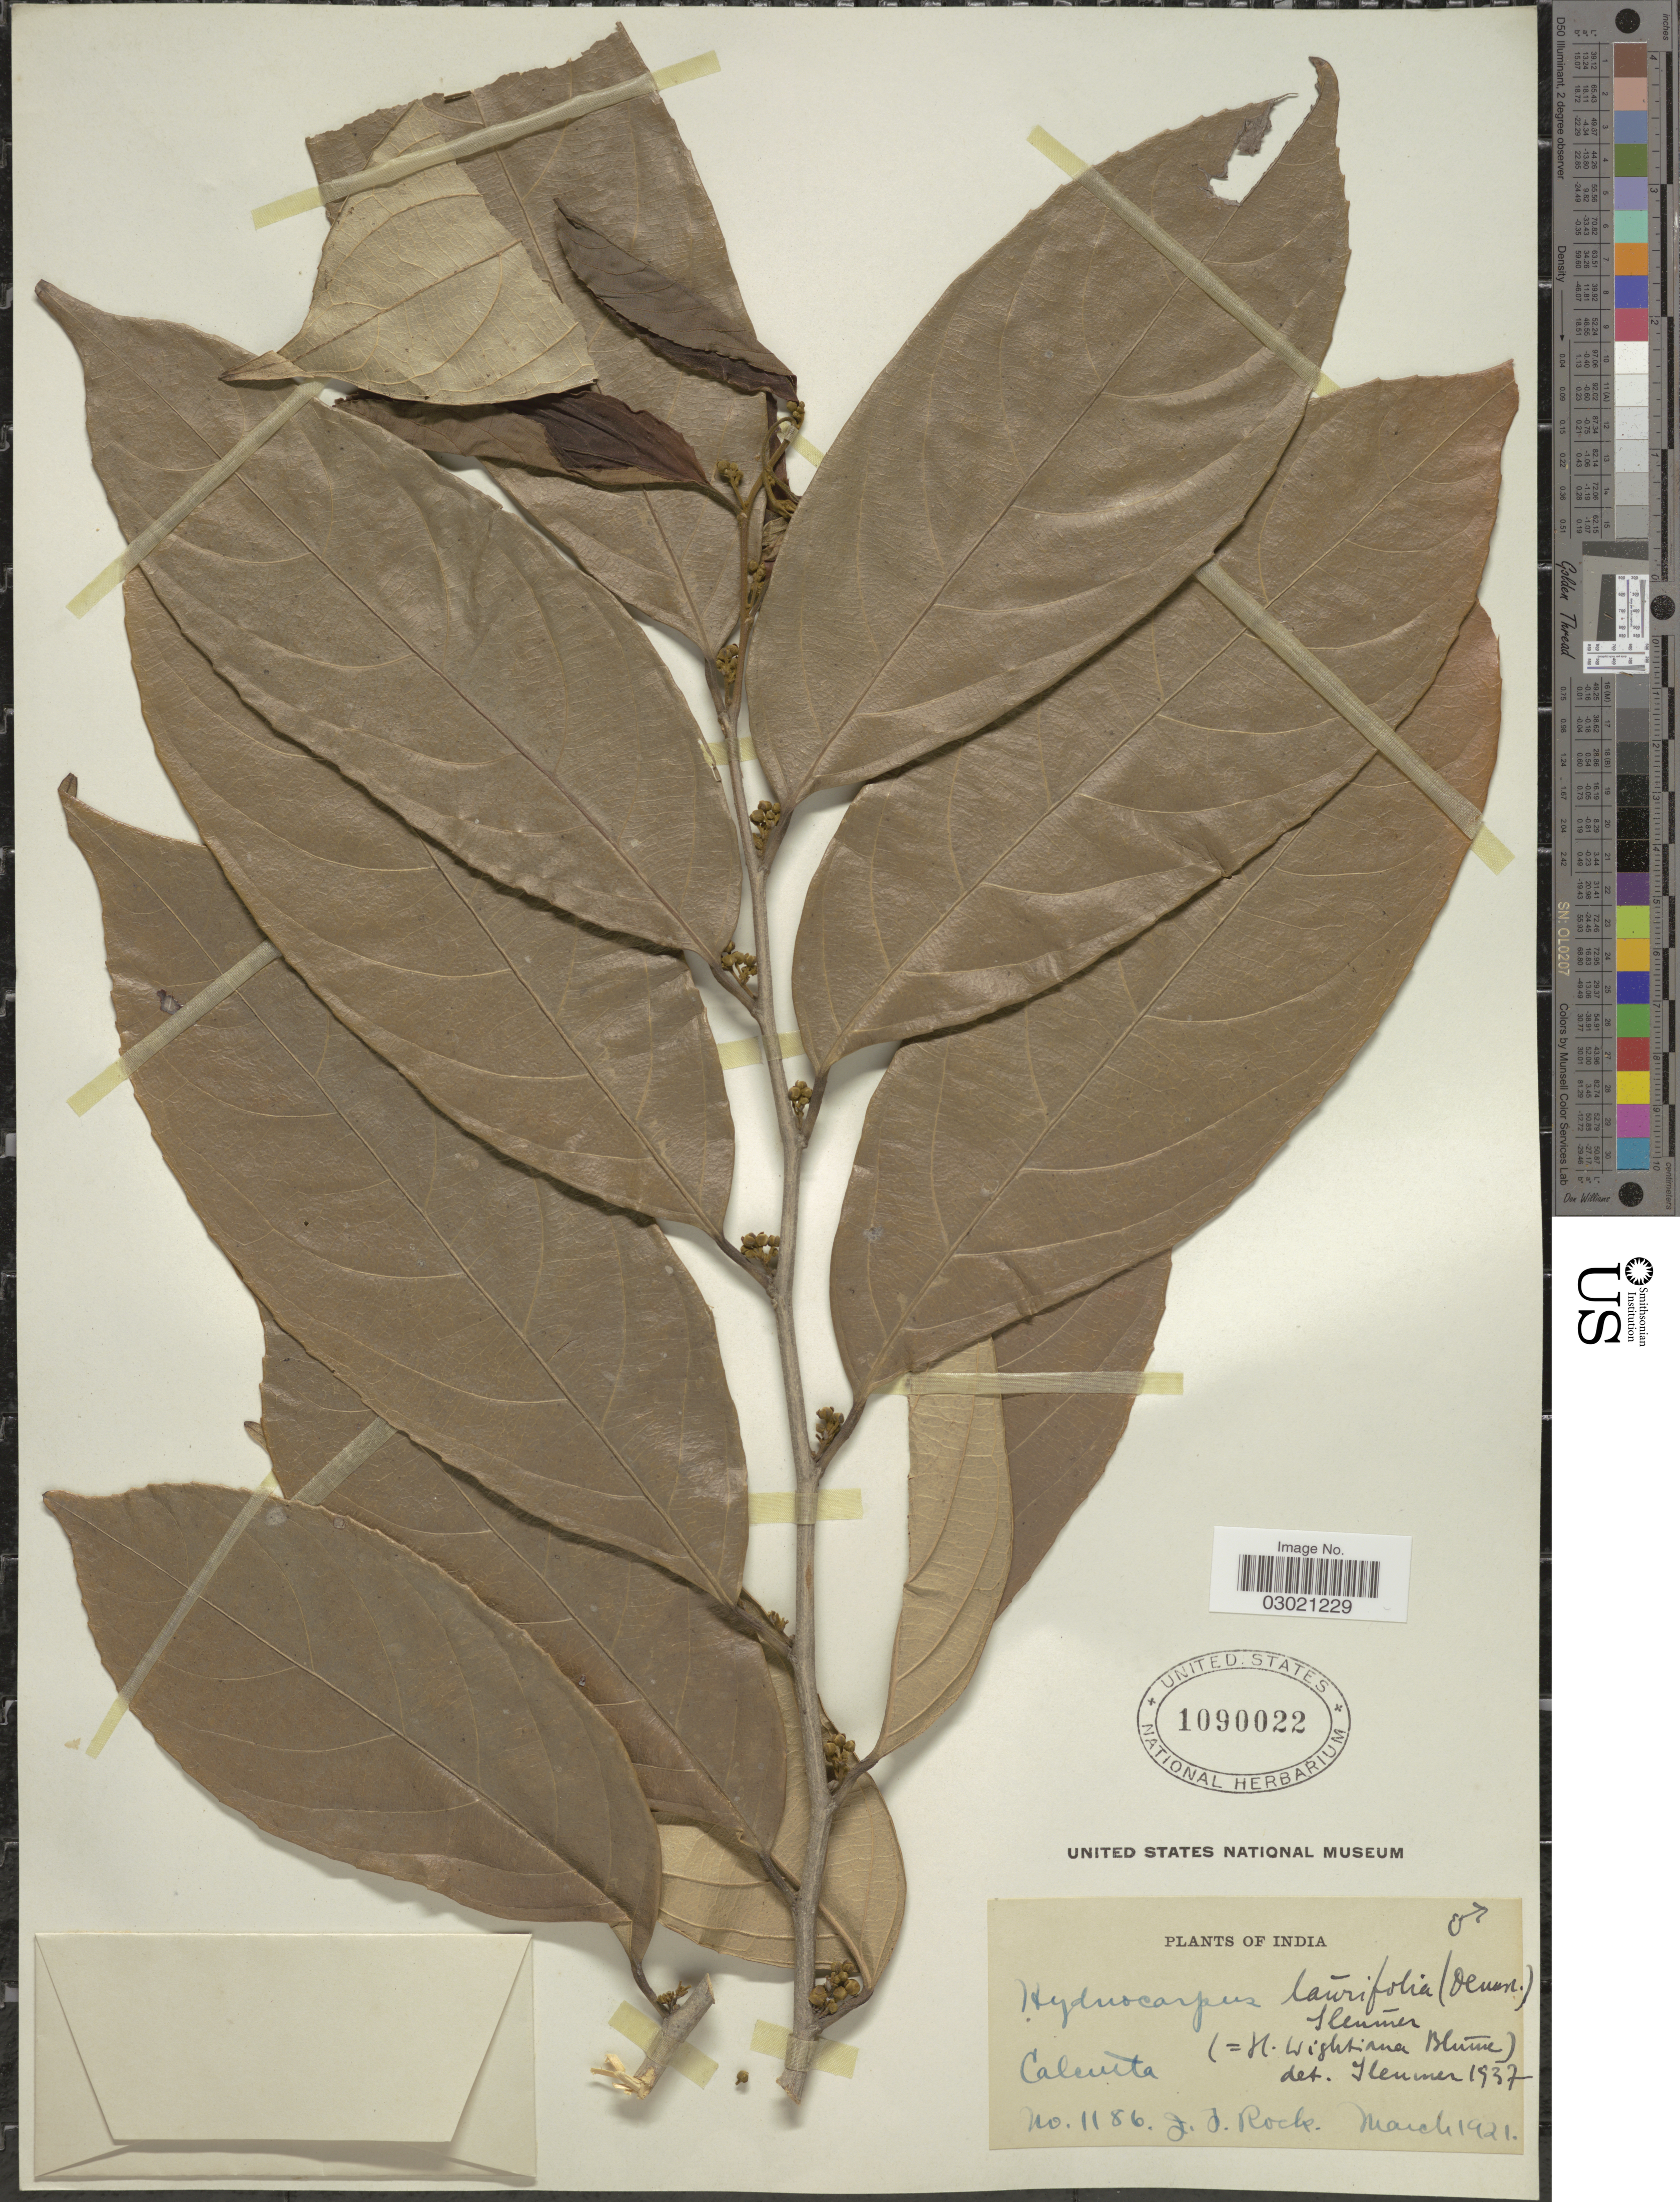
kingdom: Plantae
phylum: Tracheophyta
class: Magnoliopsida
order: Malpighiales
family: Achariaceae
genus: Hydnocarpus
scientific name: Hydnocarpus wightianus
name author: Blume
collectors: J. Rock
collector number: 1186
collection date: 1921-03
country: India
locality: Calcutta.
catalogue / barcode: US 1090022